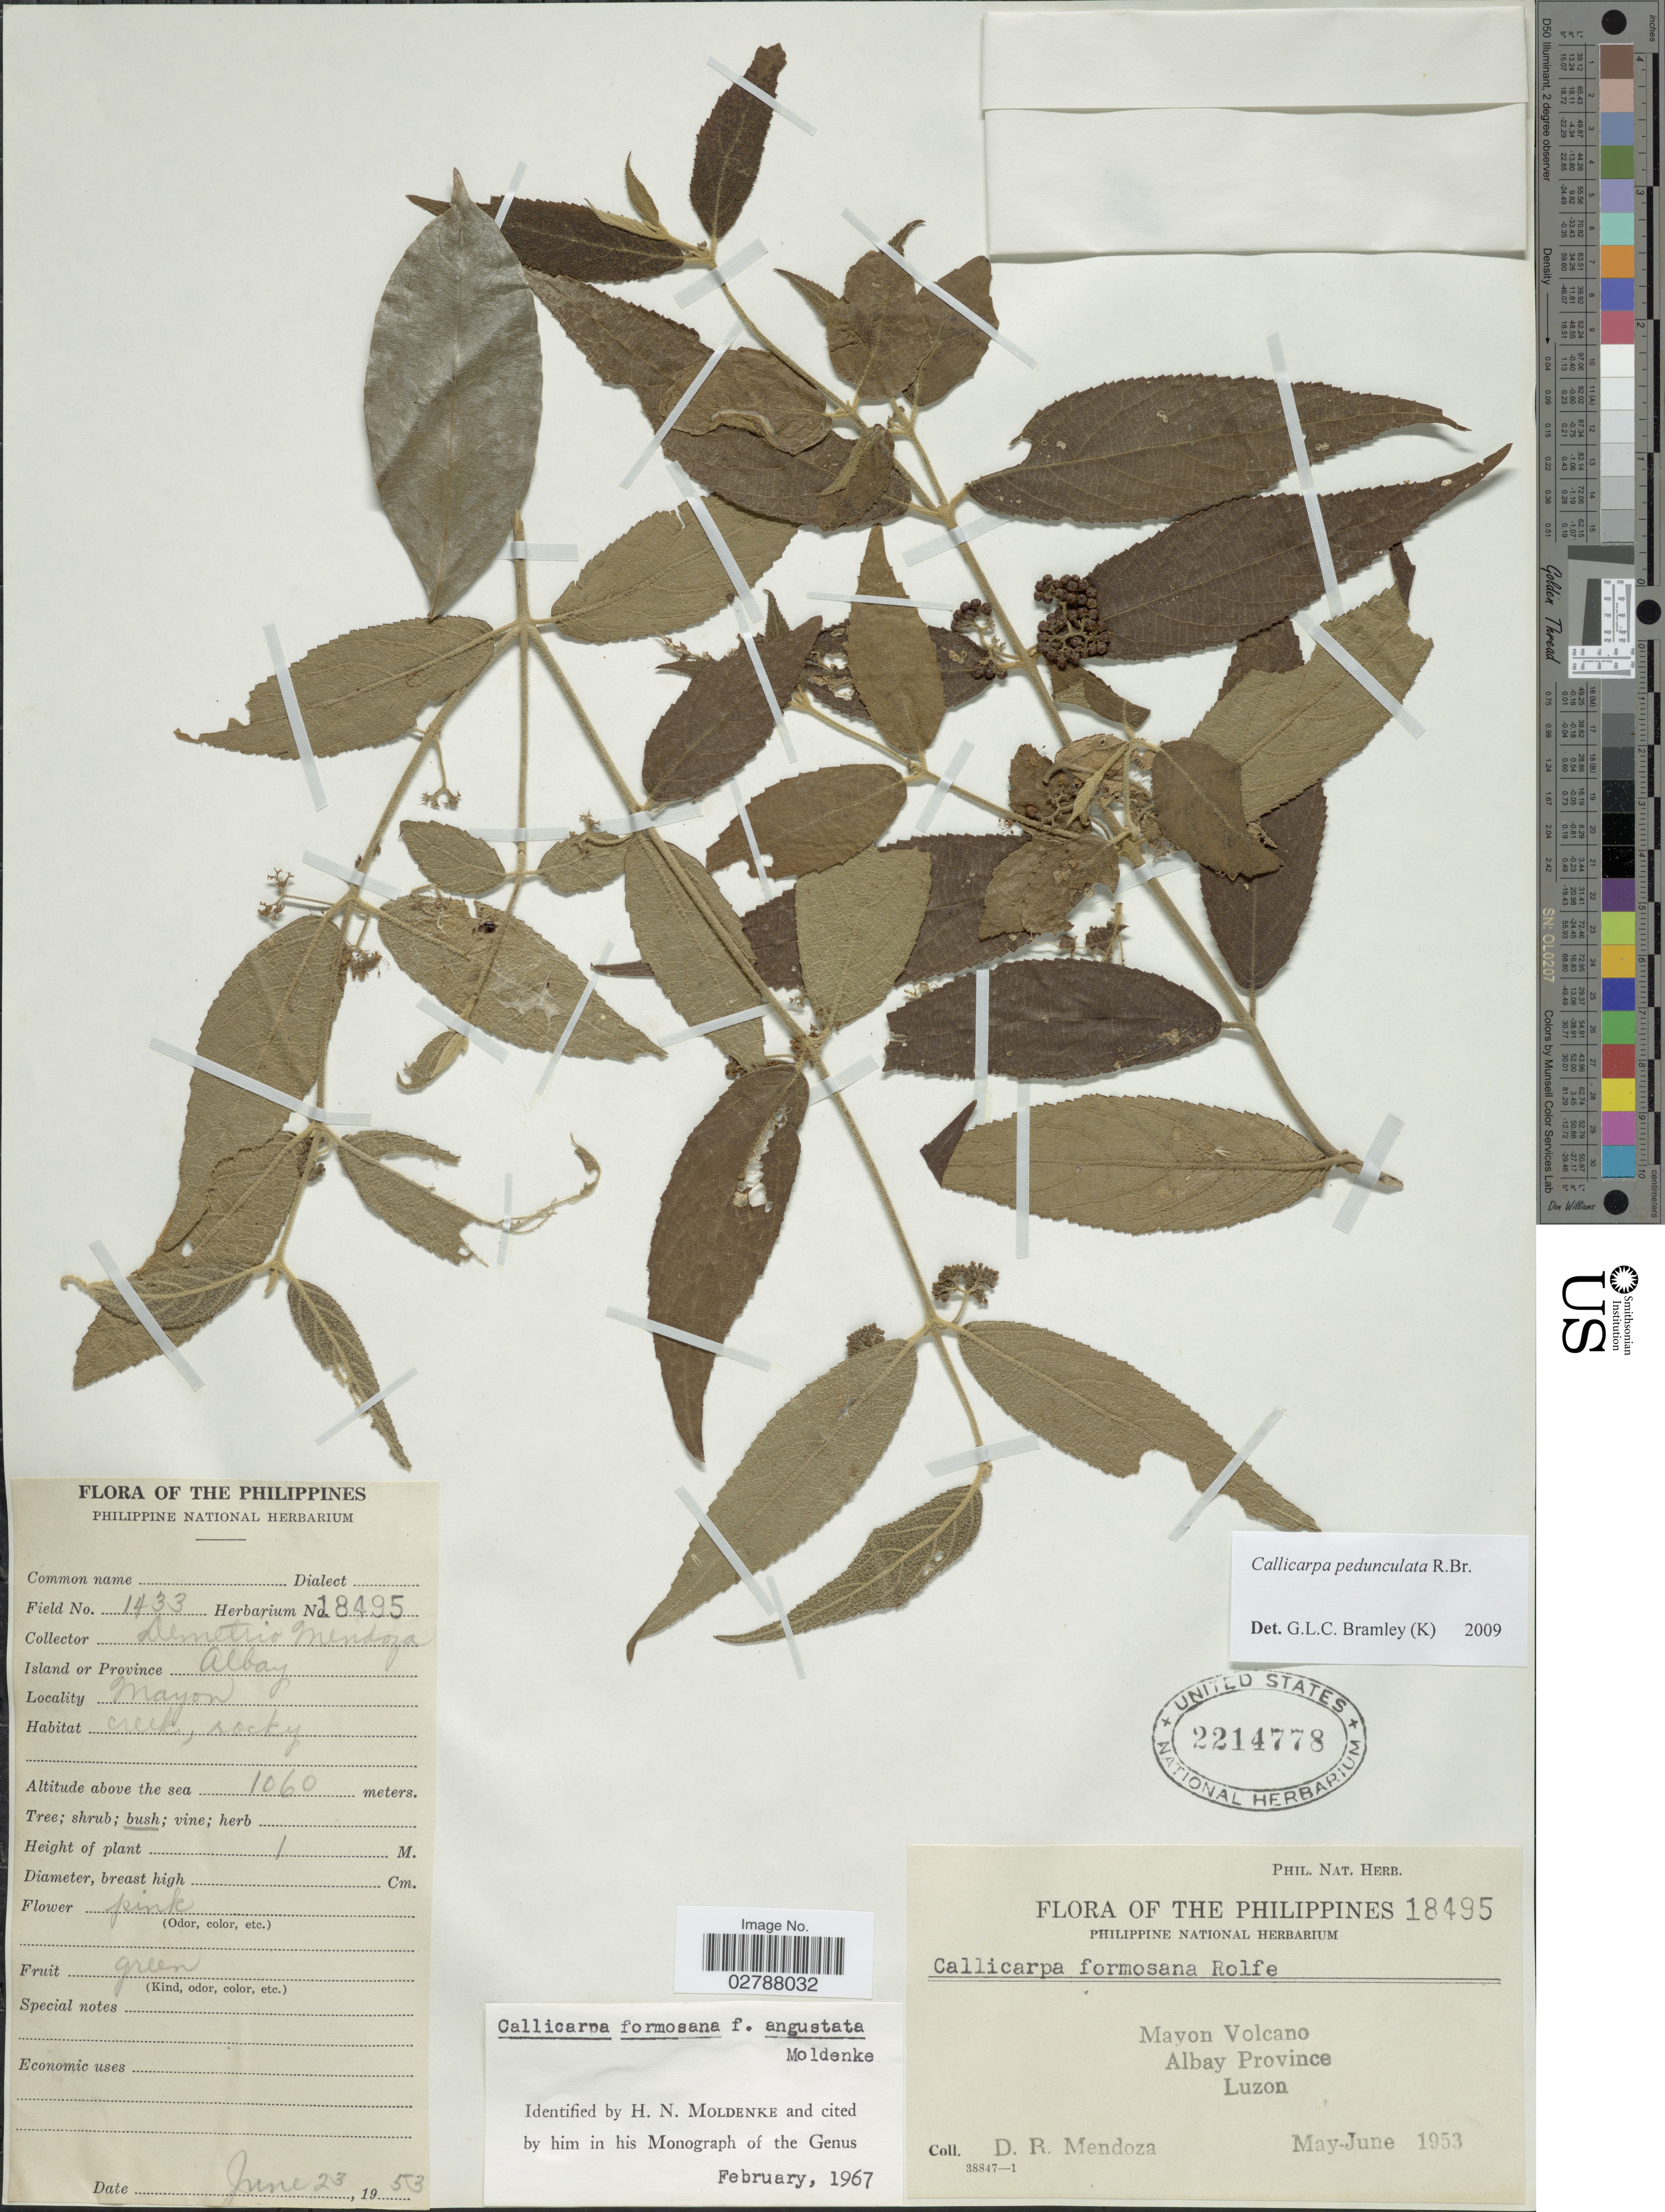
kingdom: Plantae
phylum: Tracheophyta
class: Magnoliopsida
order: Lamiales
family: Lamiaceae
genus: Callicarpa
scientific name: Callicarpa pedunculata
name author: R. Br.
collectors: D. Mendoza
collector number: Phil.Nat.Herb.18495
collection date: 1953-06-23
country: Philippines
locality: Mayon Volcano, Albay Province, Luzon.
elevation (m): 1060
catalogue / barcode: US 2214778